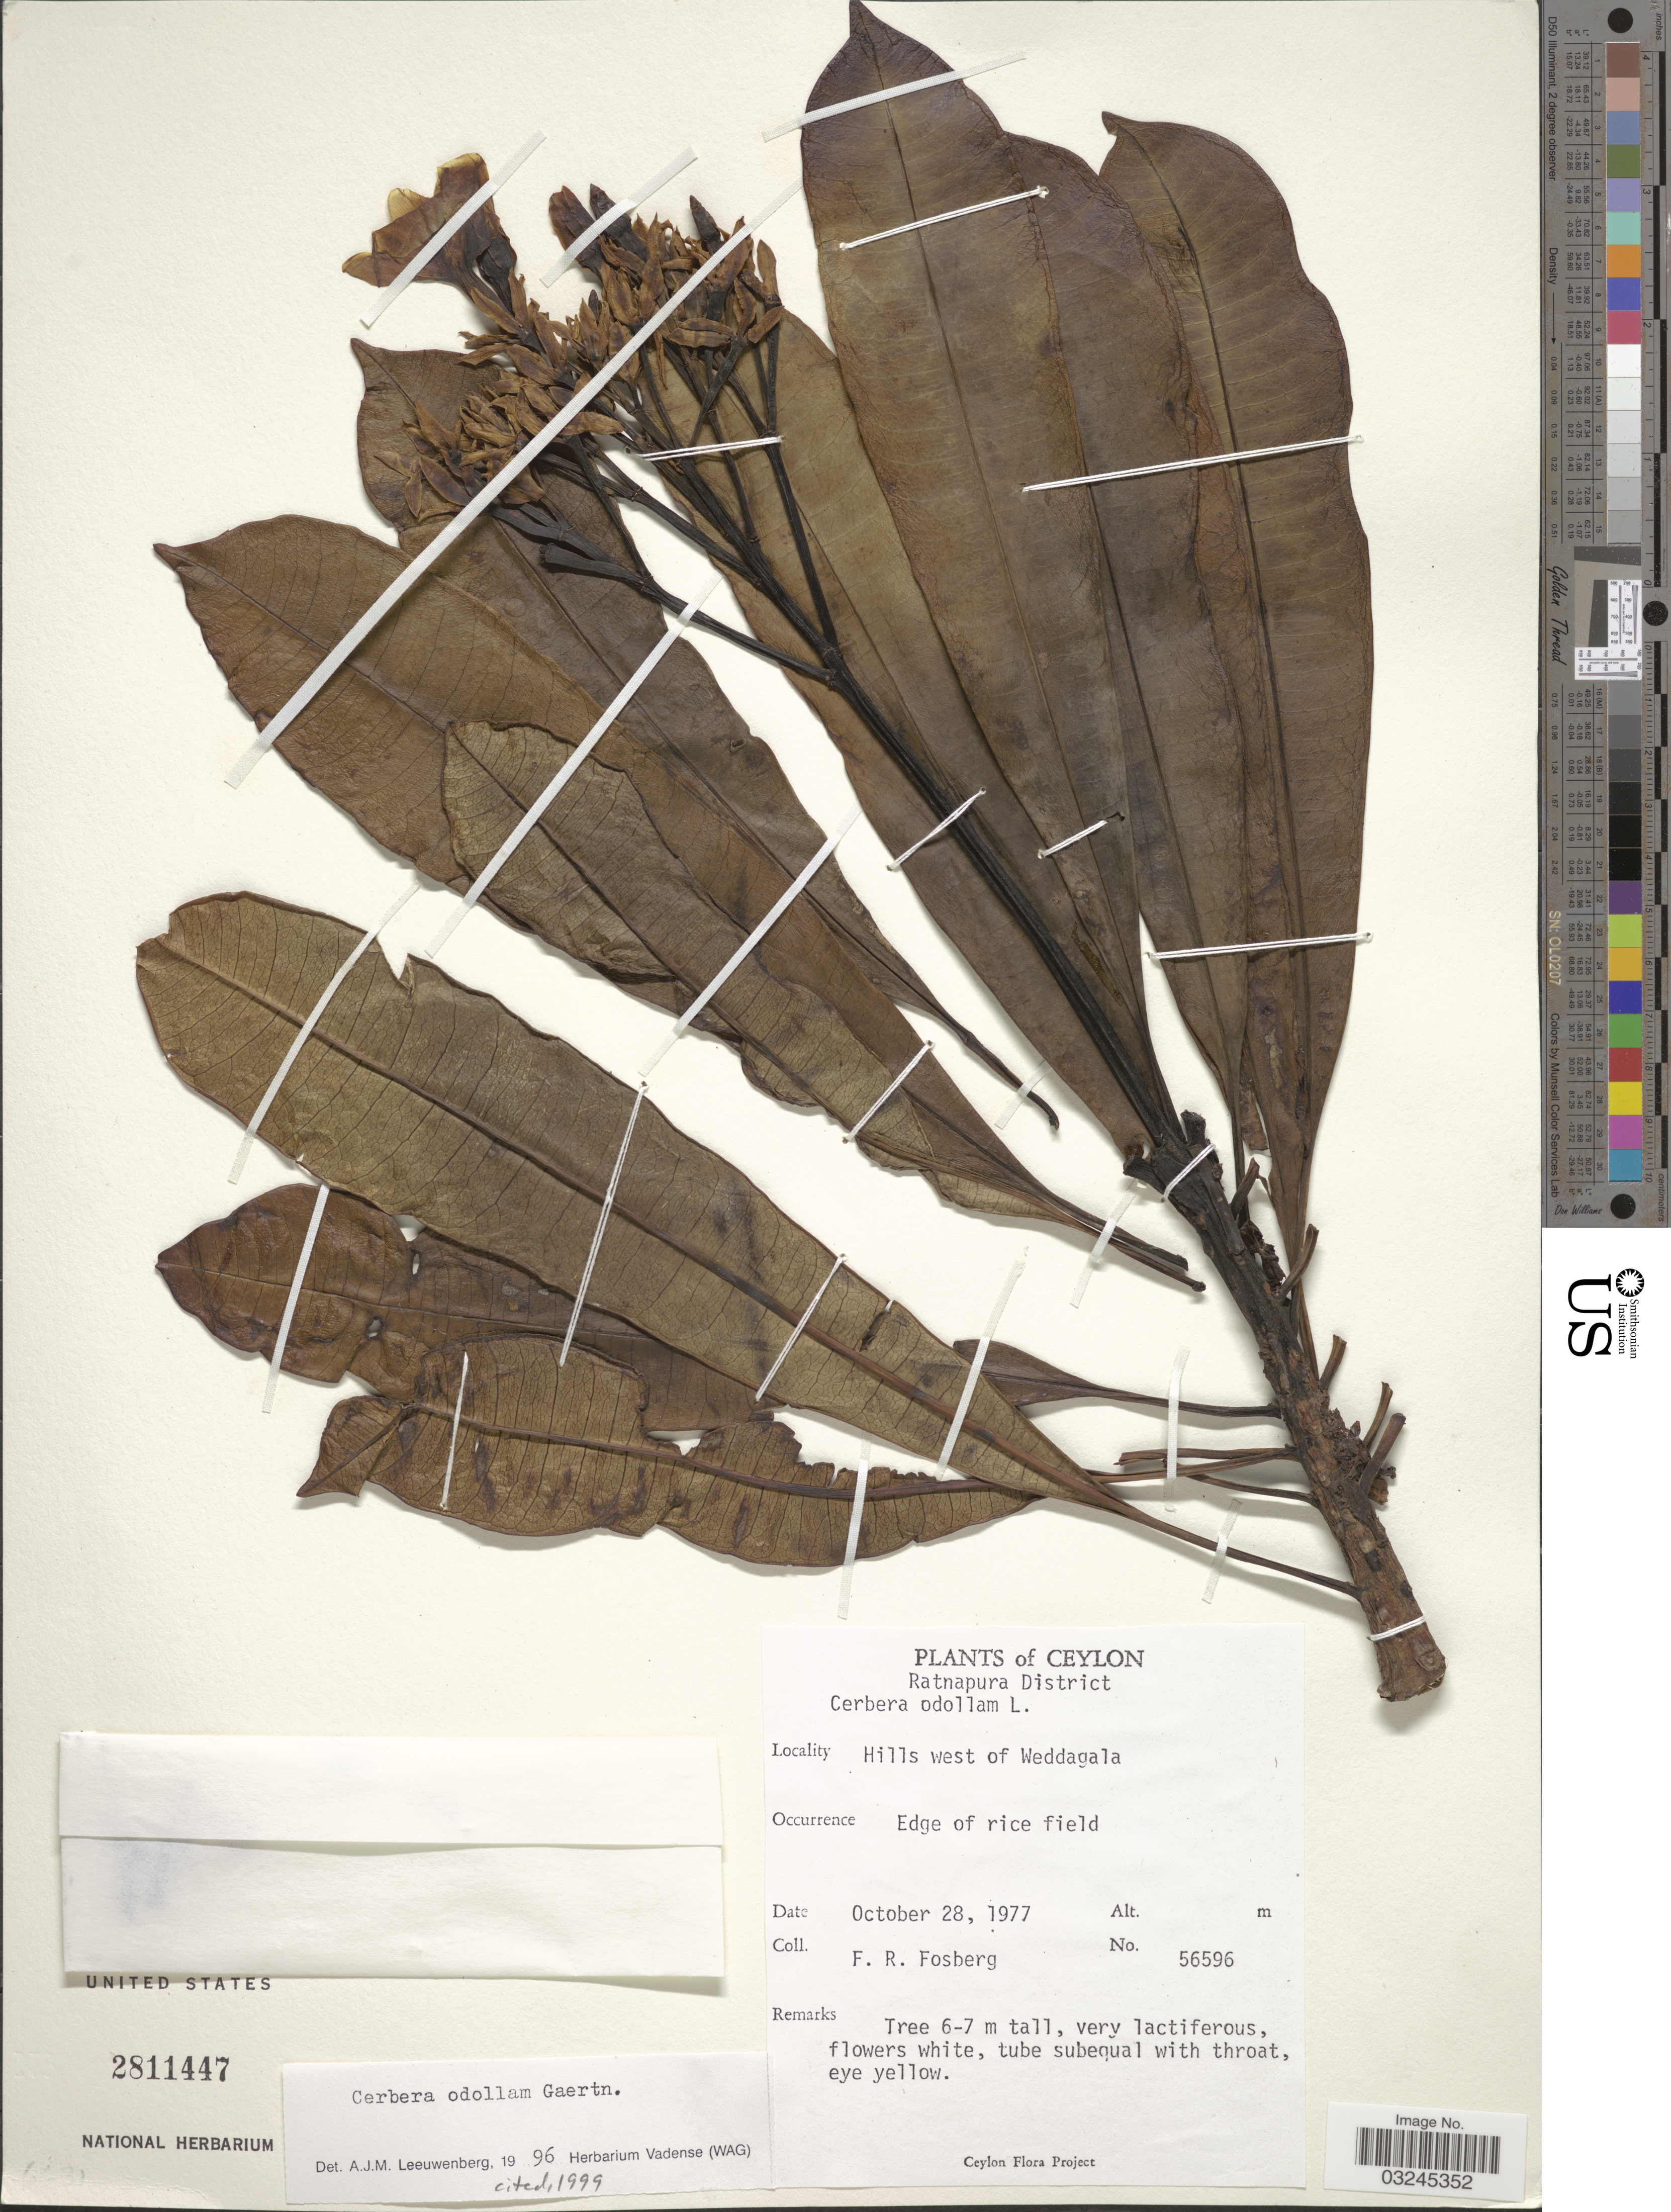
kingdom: Plantae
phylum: Tracheophyta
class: Magnoliopsida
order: Gentianales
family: Apocynaceae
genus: Cerbera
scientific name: Cerbera odollam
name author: Gaertn.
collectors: F. R. Fosberg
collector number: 56596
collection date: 1977-10-28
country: Sri Lanka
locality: Ceylon. Ratnapura District. Hills west of Weddagala.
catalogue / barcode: US 2811447